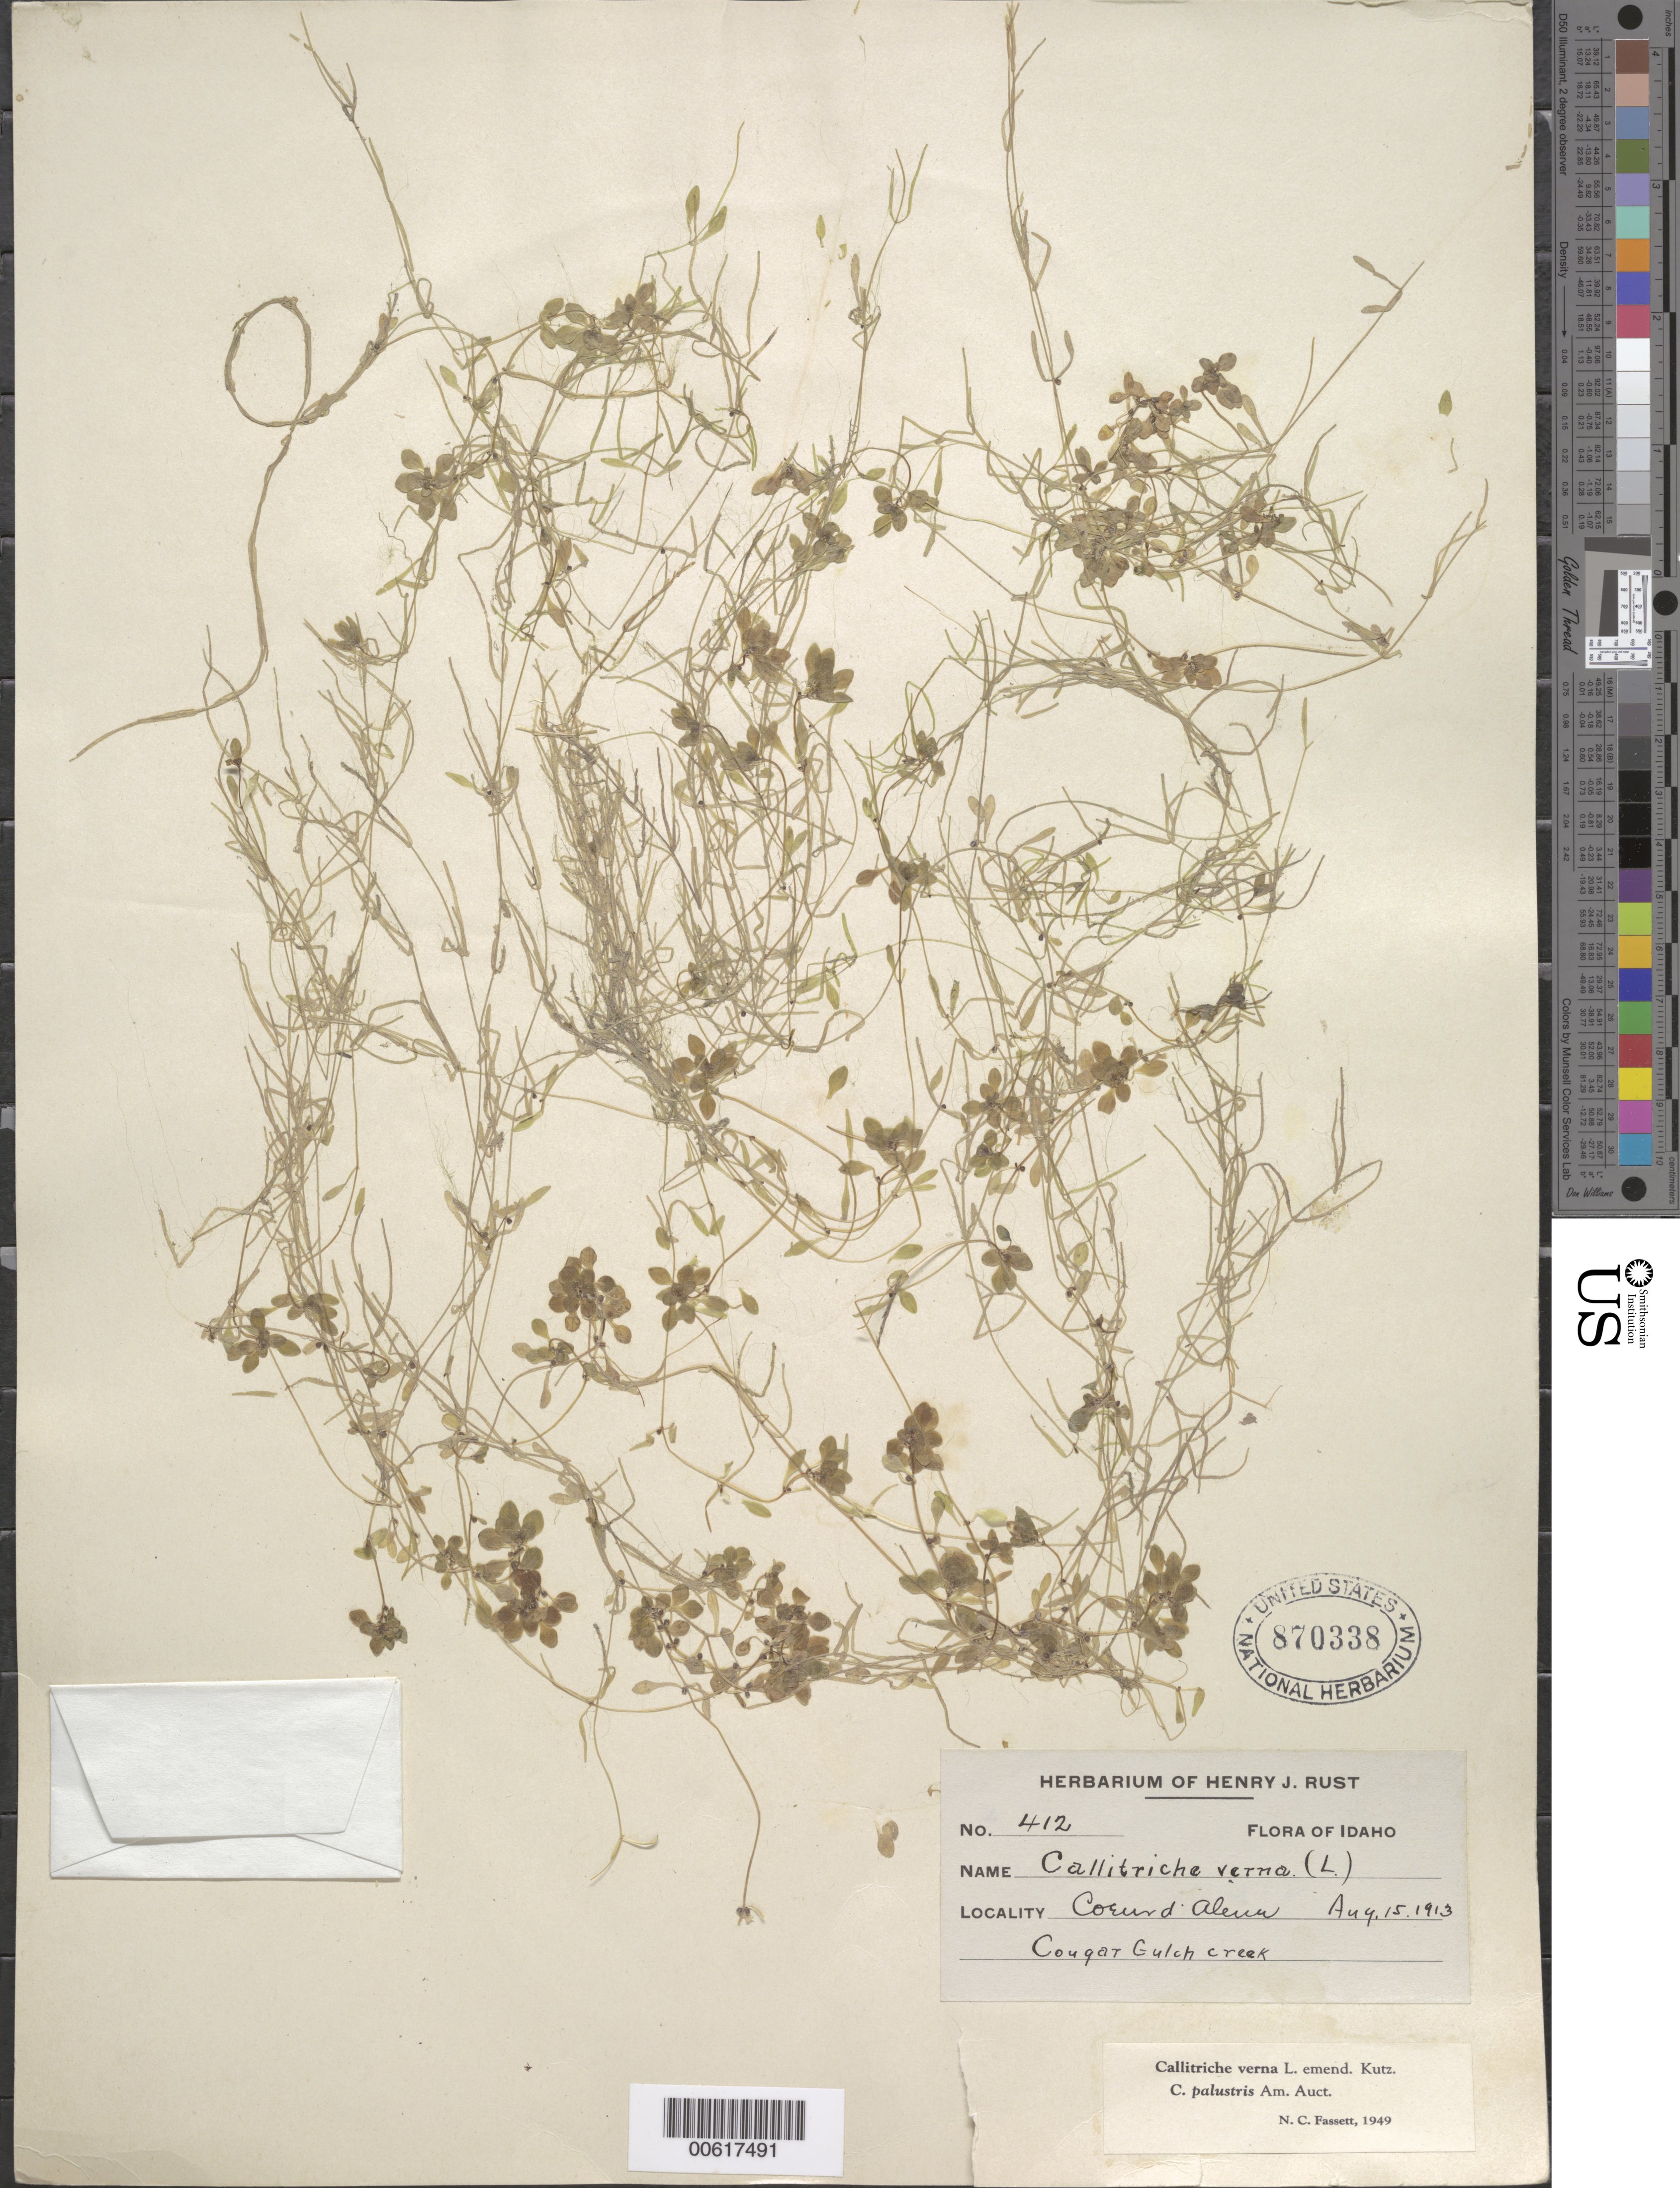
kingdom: Plantae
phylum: Tracheophyta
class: Magnoliopsida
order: Lamiales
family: Plantaginaceae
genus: Callitriche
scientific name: Callitriche verna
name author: L.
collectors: H. J. Rust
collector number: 412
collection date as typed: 15 Aug 1913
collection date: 1913-08-15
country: United States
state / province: Idaho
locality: Caugat Gulch Creek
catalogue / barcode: US 870338